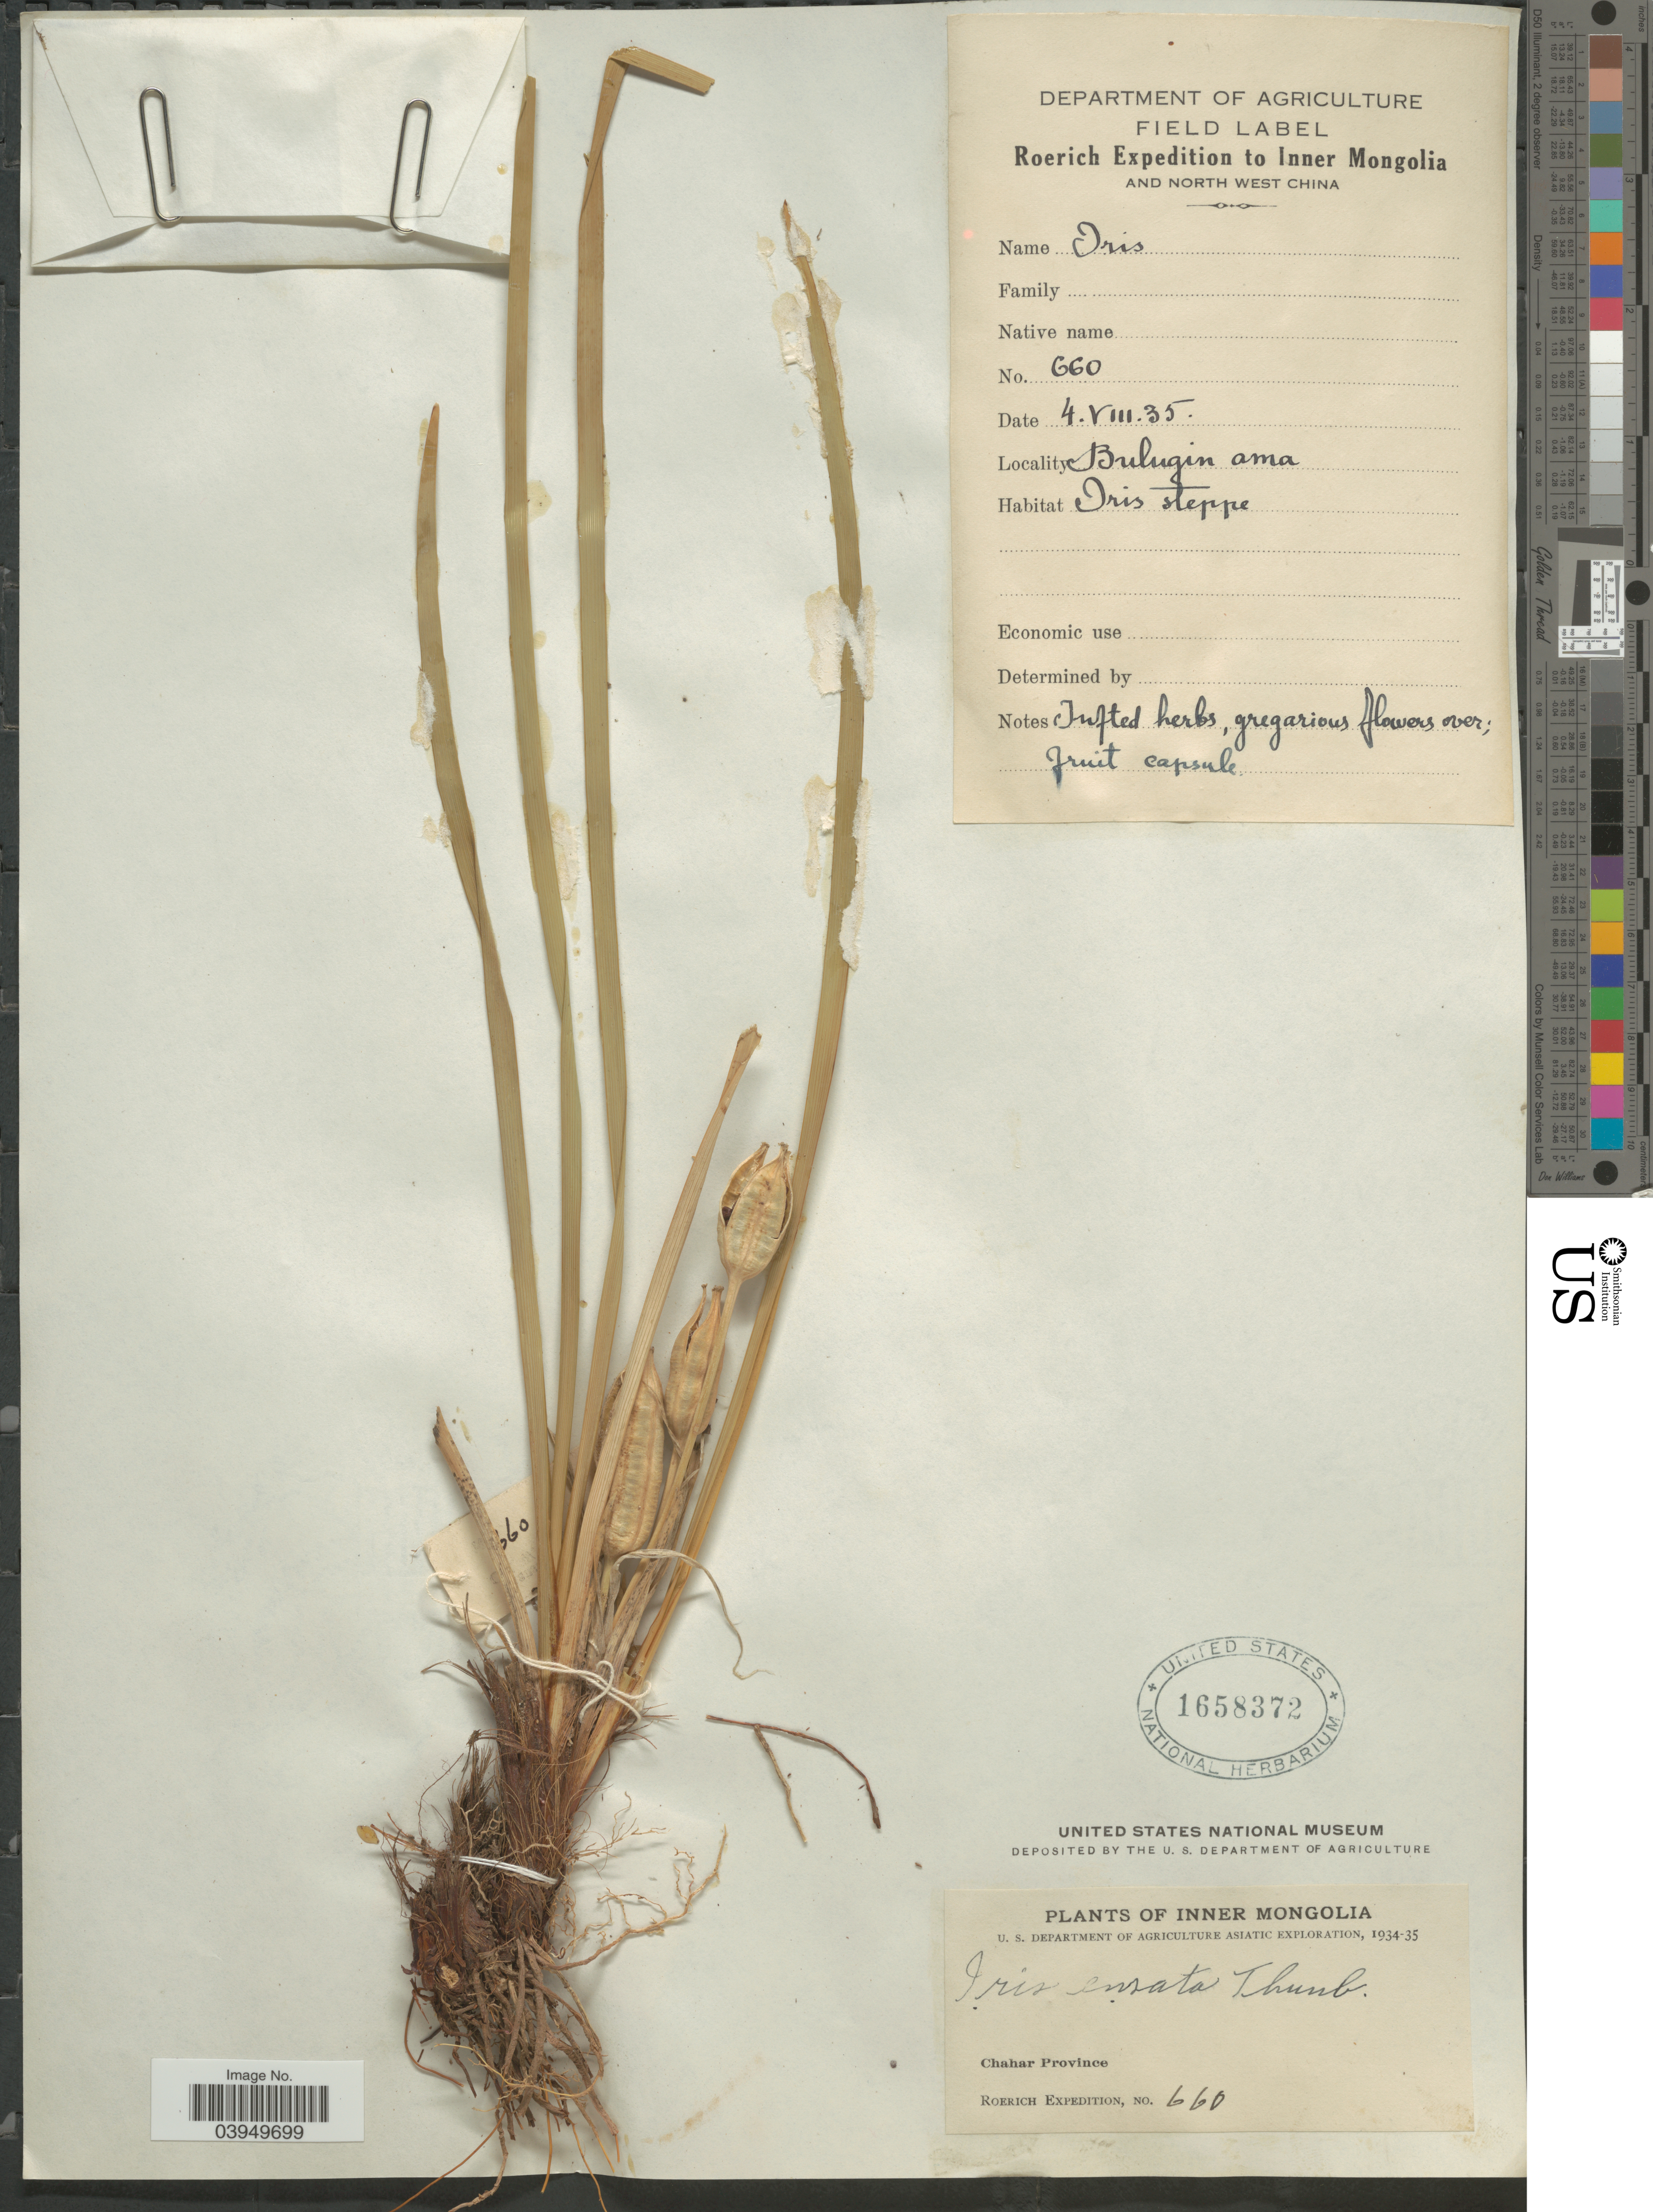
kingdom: Plantae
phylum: Tracheophyta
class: Liliopsida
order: Asparagales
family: Iridaceae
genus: Iris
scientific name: Iris ensata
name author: Thunb.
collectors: Roerich Expedition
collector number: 660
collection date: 1935-08-04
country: China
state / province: Nei Monggol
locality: Inner Mongolia and North West China. Bulugin ama. Chahar Province.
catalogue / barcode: US 1658372